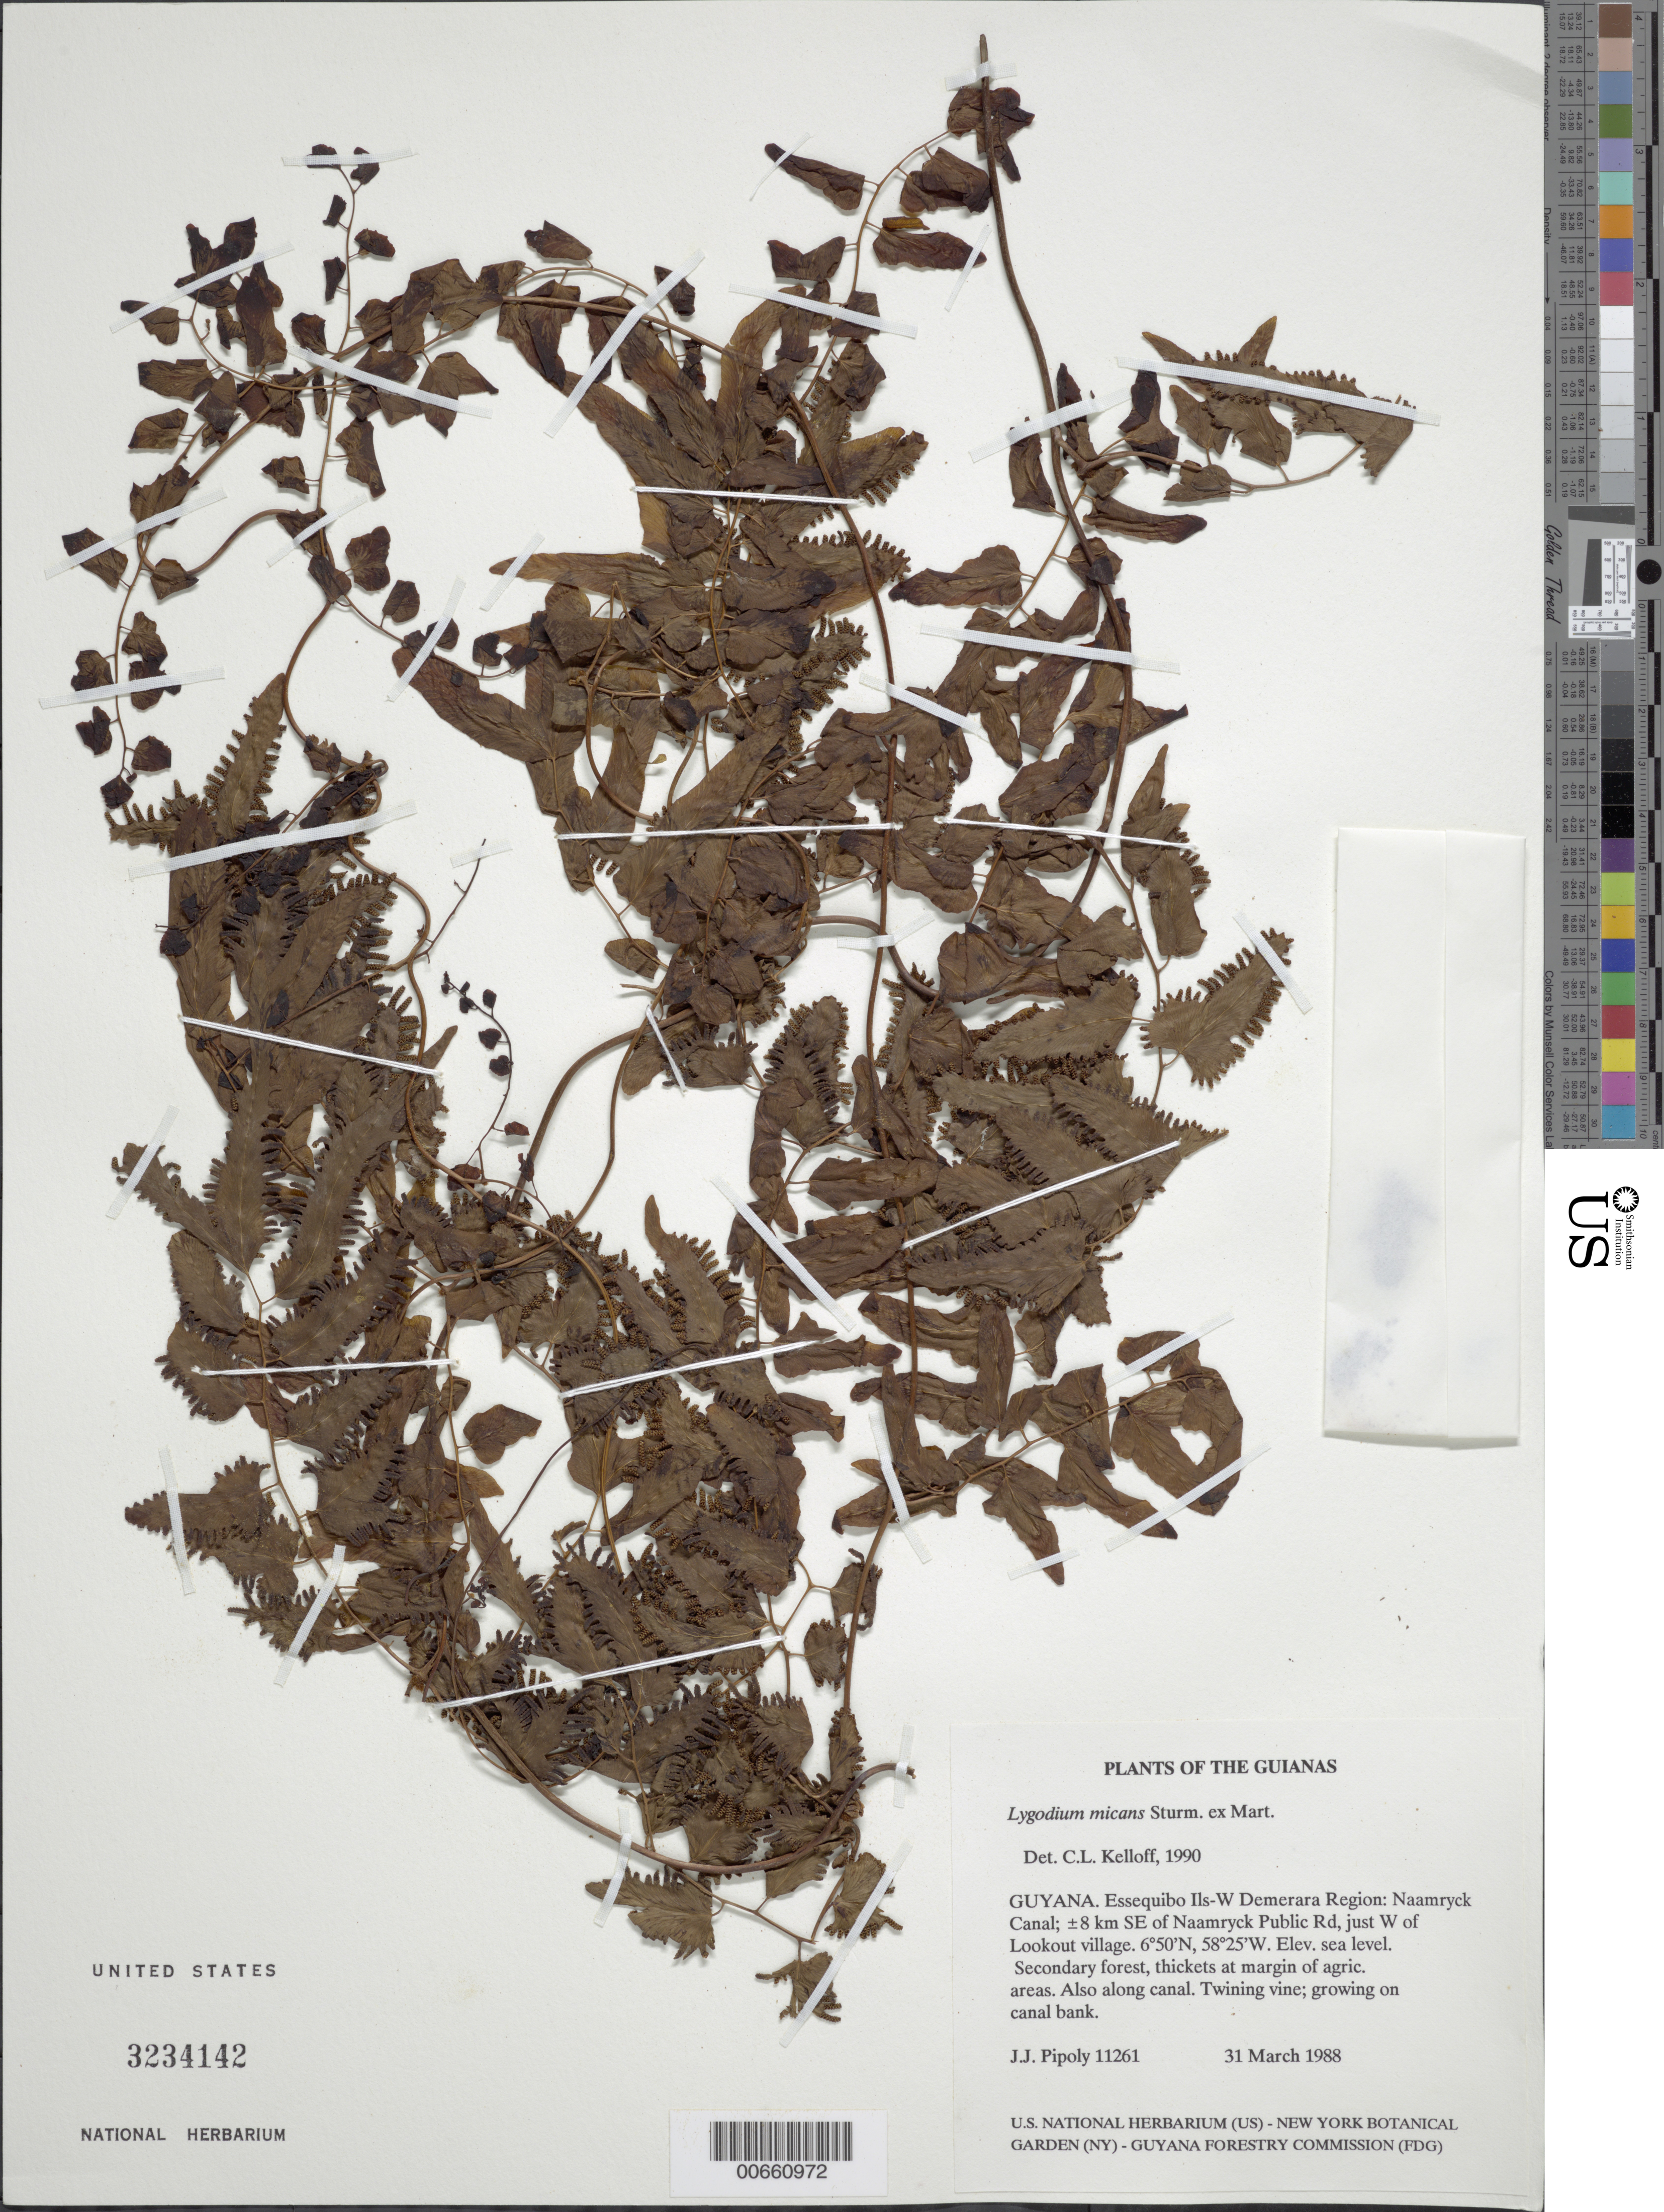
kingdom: Plantae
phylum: Tracheophyta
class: Polypodiopsida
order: Schizaeales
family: Lygodiaceae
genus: Lygodium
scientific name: Lygodium volubile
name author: Sw.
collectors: J. J. Pipoly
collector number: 11261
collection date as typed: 31 March 1987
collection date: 1987-03-31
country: Guyana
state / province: Essequibo Isl-W. Demerara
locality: Naamryck Canal; ±8 km SE of Naamryck Public Rd, just W of Lookout village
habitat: Secondary forest, thickets at margin of agric. areas. Also along canal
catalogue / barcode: US 3234142